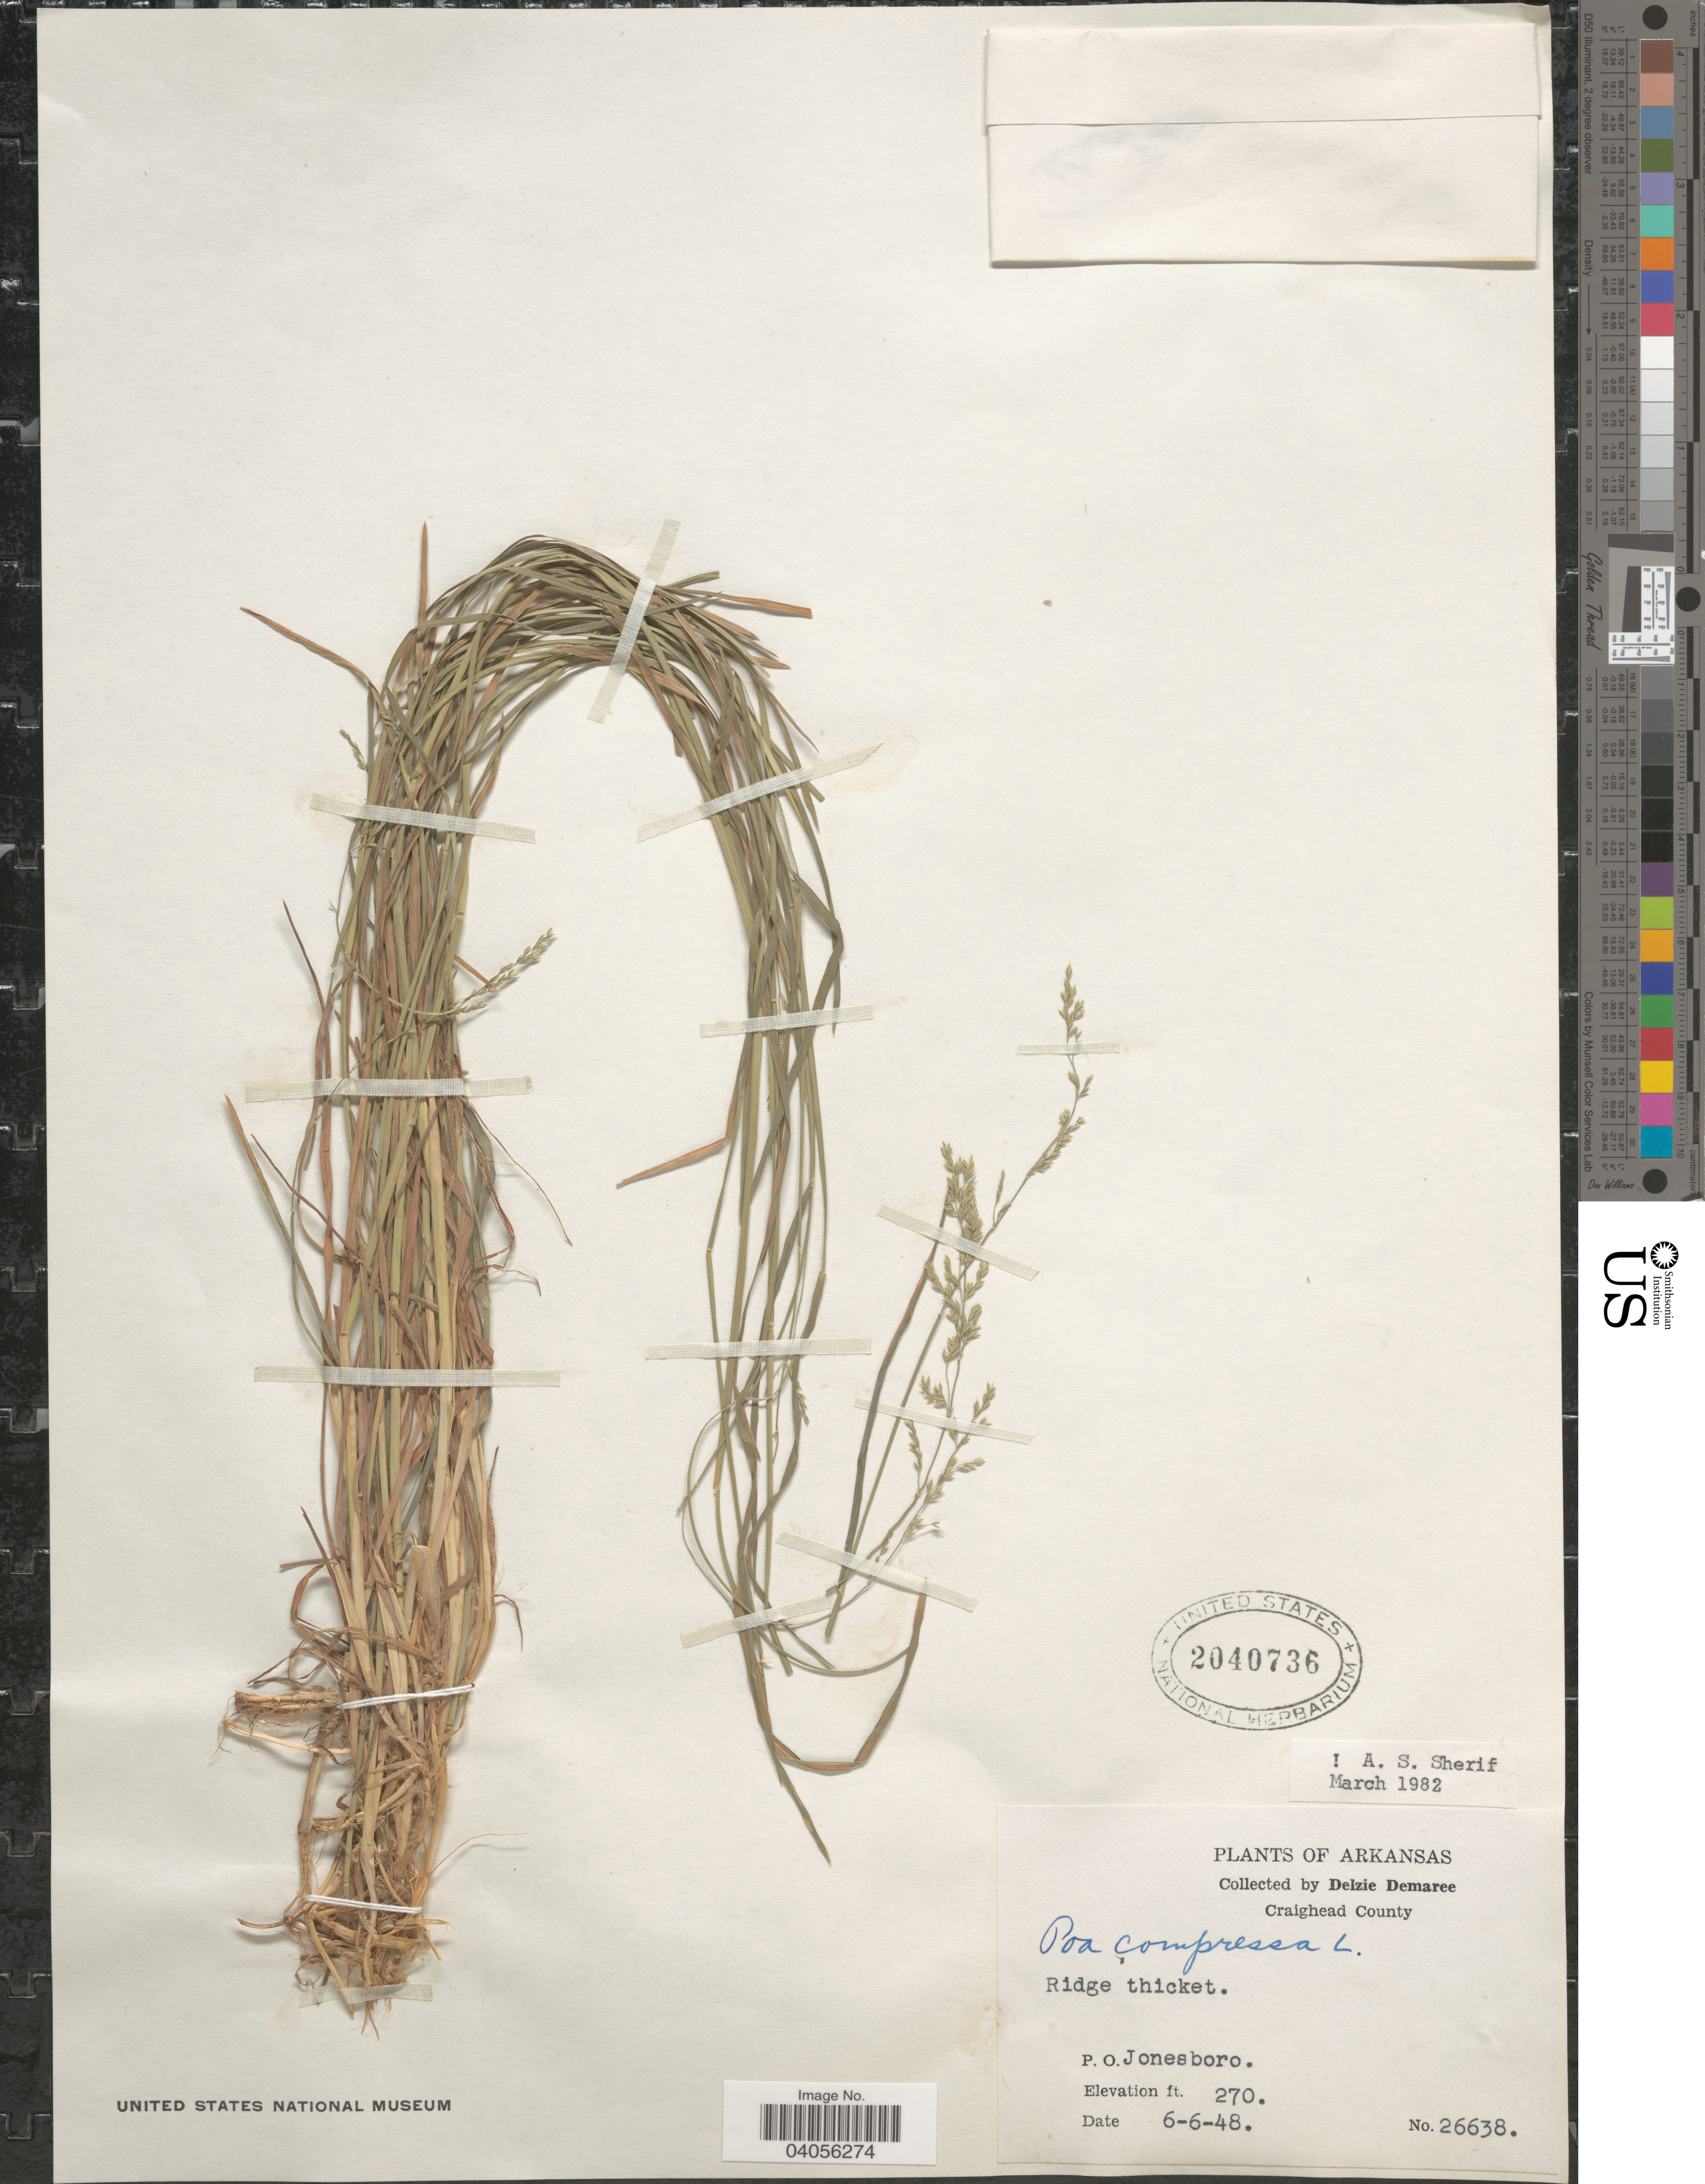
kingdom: Plantae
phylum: Tracheophyta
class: Liliopsida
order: Poales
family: Poaceae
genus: Poa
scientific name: Poa compressa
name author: L.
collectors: D. Demaree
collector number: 26638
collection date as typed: Transcribed d/m/y: 6/6/48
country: United States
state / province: Arkansas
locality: Craighead County. Ridge ticket. P. O. Jonesboro.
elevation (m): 82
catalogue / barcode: US 2040736